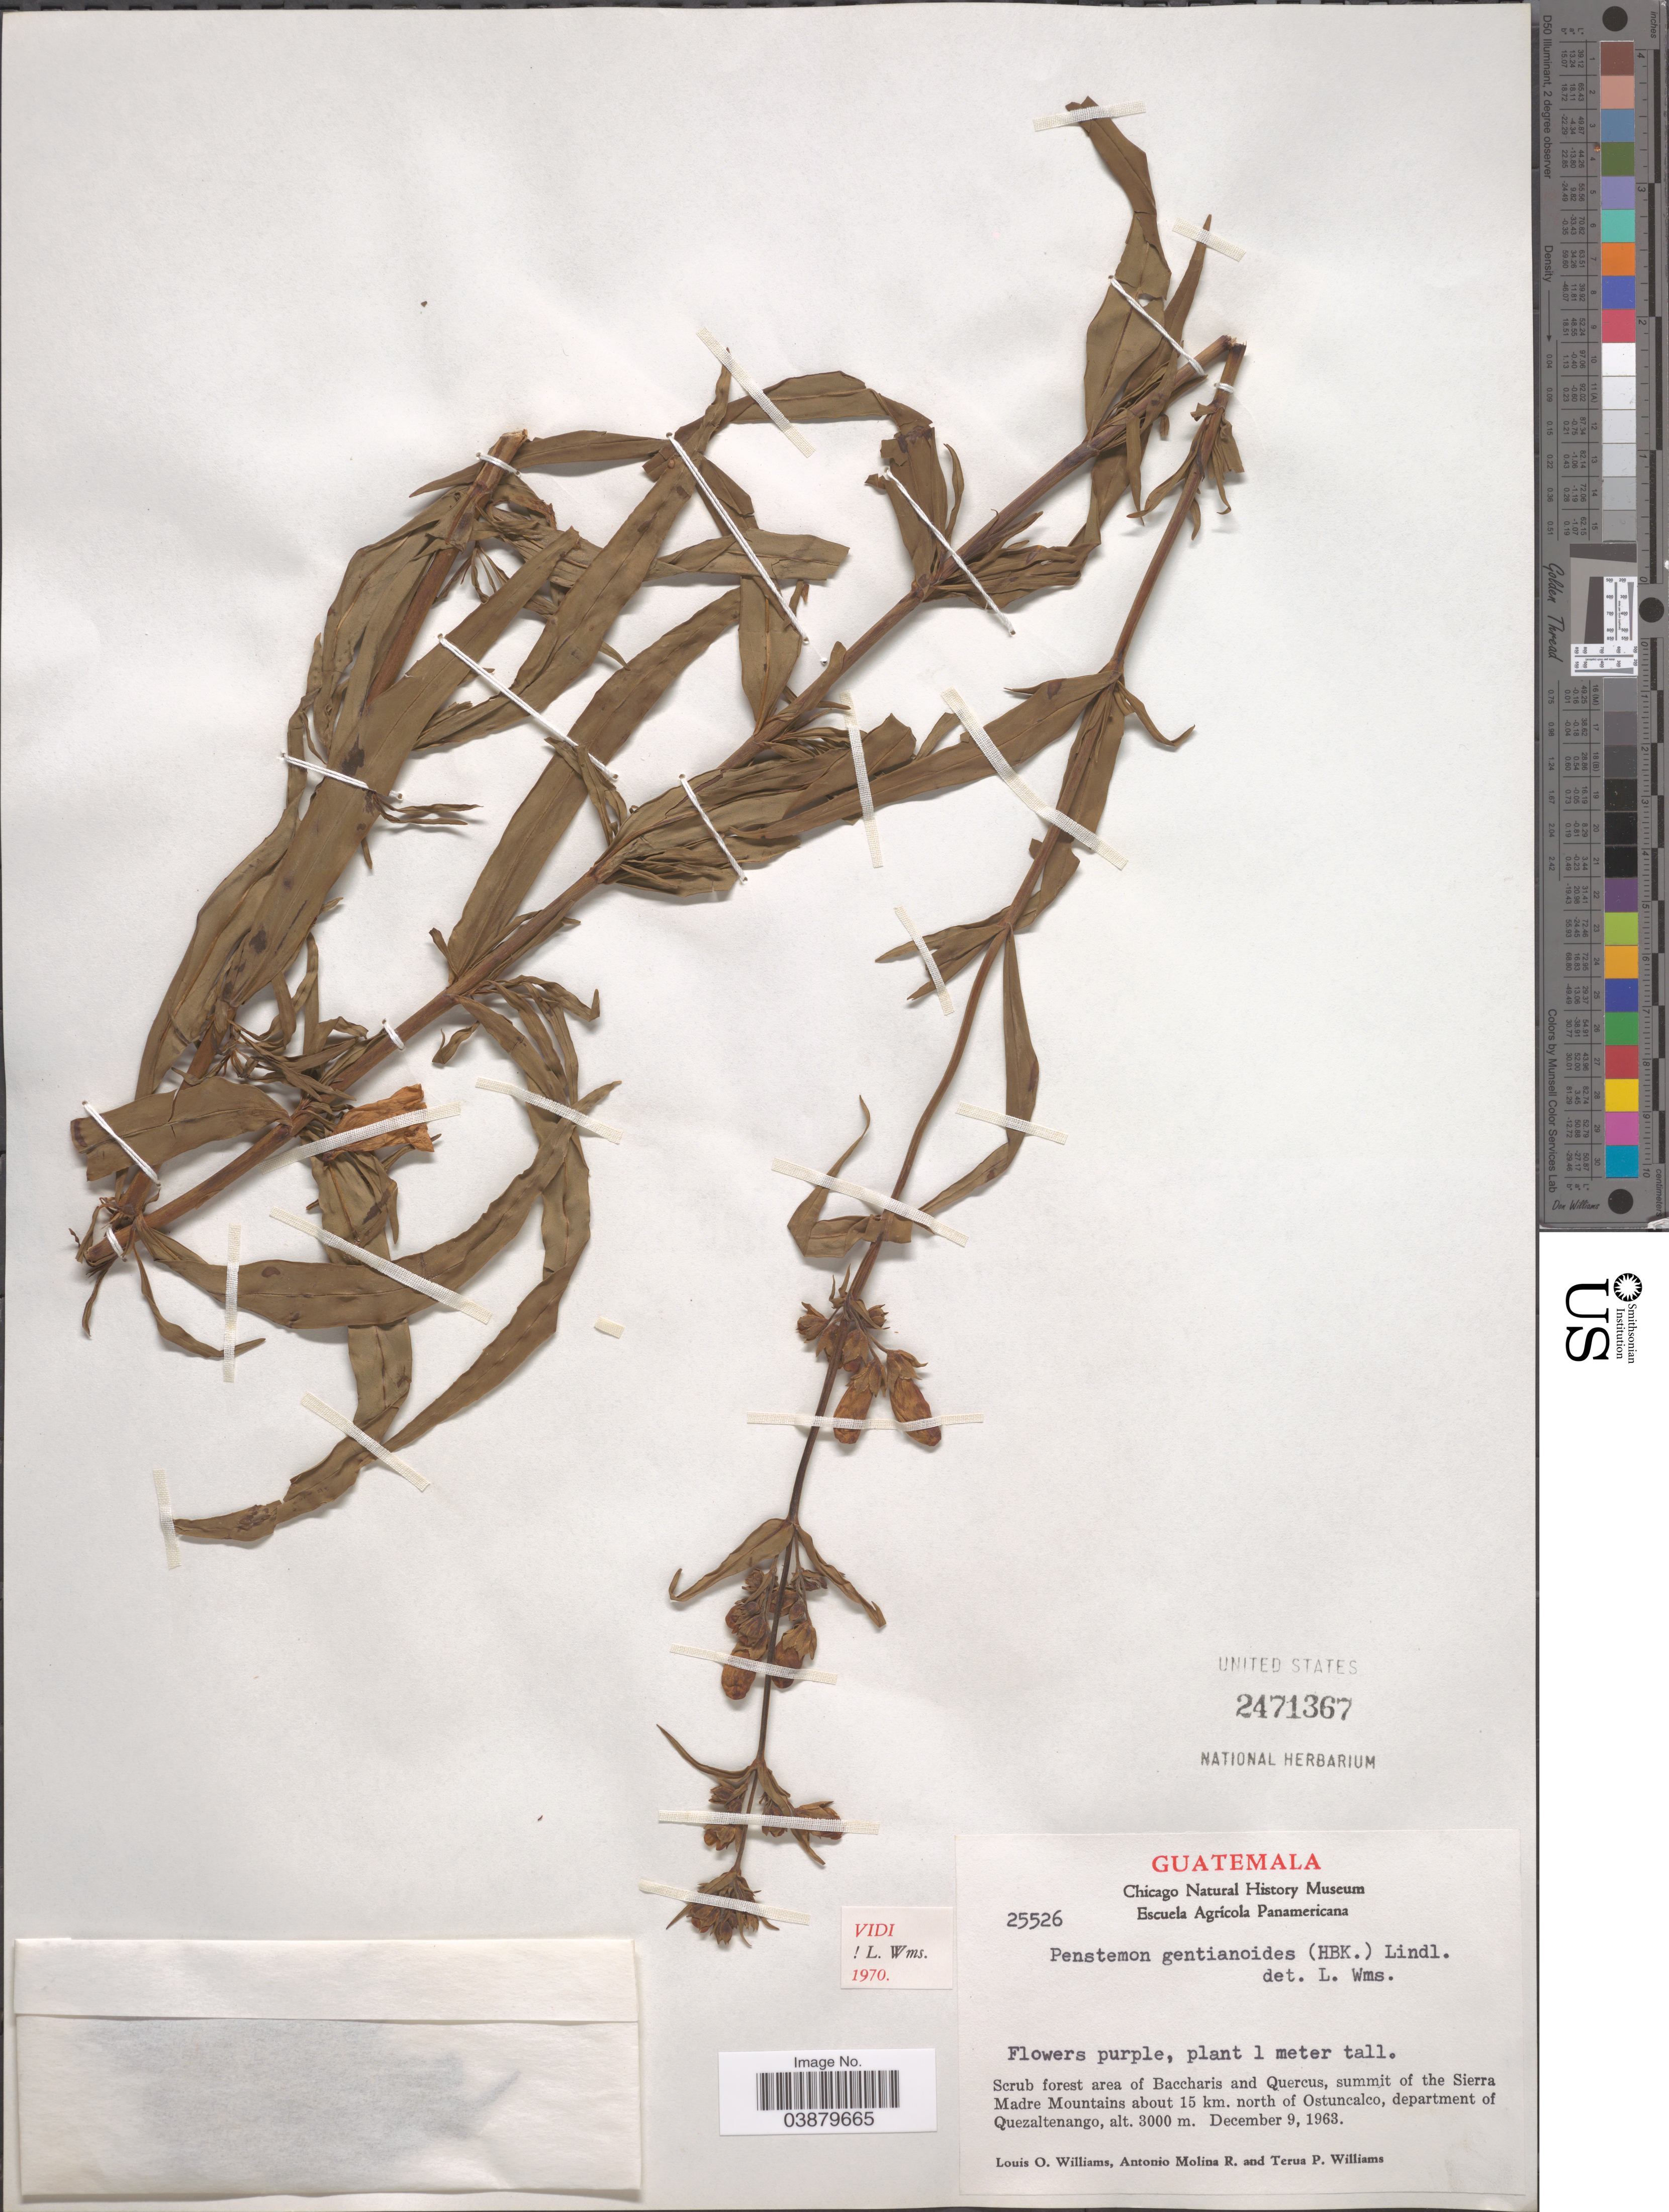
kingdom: Plantae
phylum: Tracheophyta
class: Magnoliopsida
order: Lamiales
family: Plantaginaceae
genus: Penstemon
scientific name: Penstemon gentianoides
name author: (Kunth) Poir.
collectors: L. O. Williams, A. Molina R. & T. Williams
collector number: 25526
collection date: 1963-12-09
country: Guatemala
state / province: Quetzaltenango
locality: Scrub forest area of Baccharis and Quercus, summit of the Sierra Madre Mountains about 15 km. north of Ostuncalco, department of Quezaltenango.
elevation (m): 3000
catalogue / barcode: US 2471367